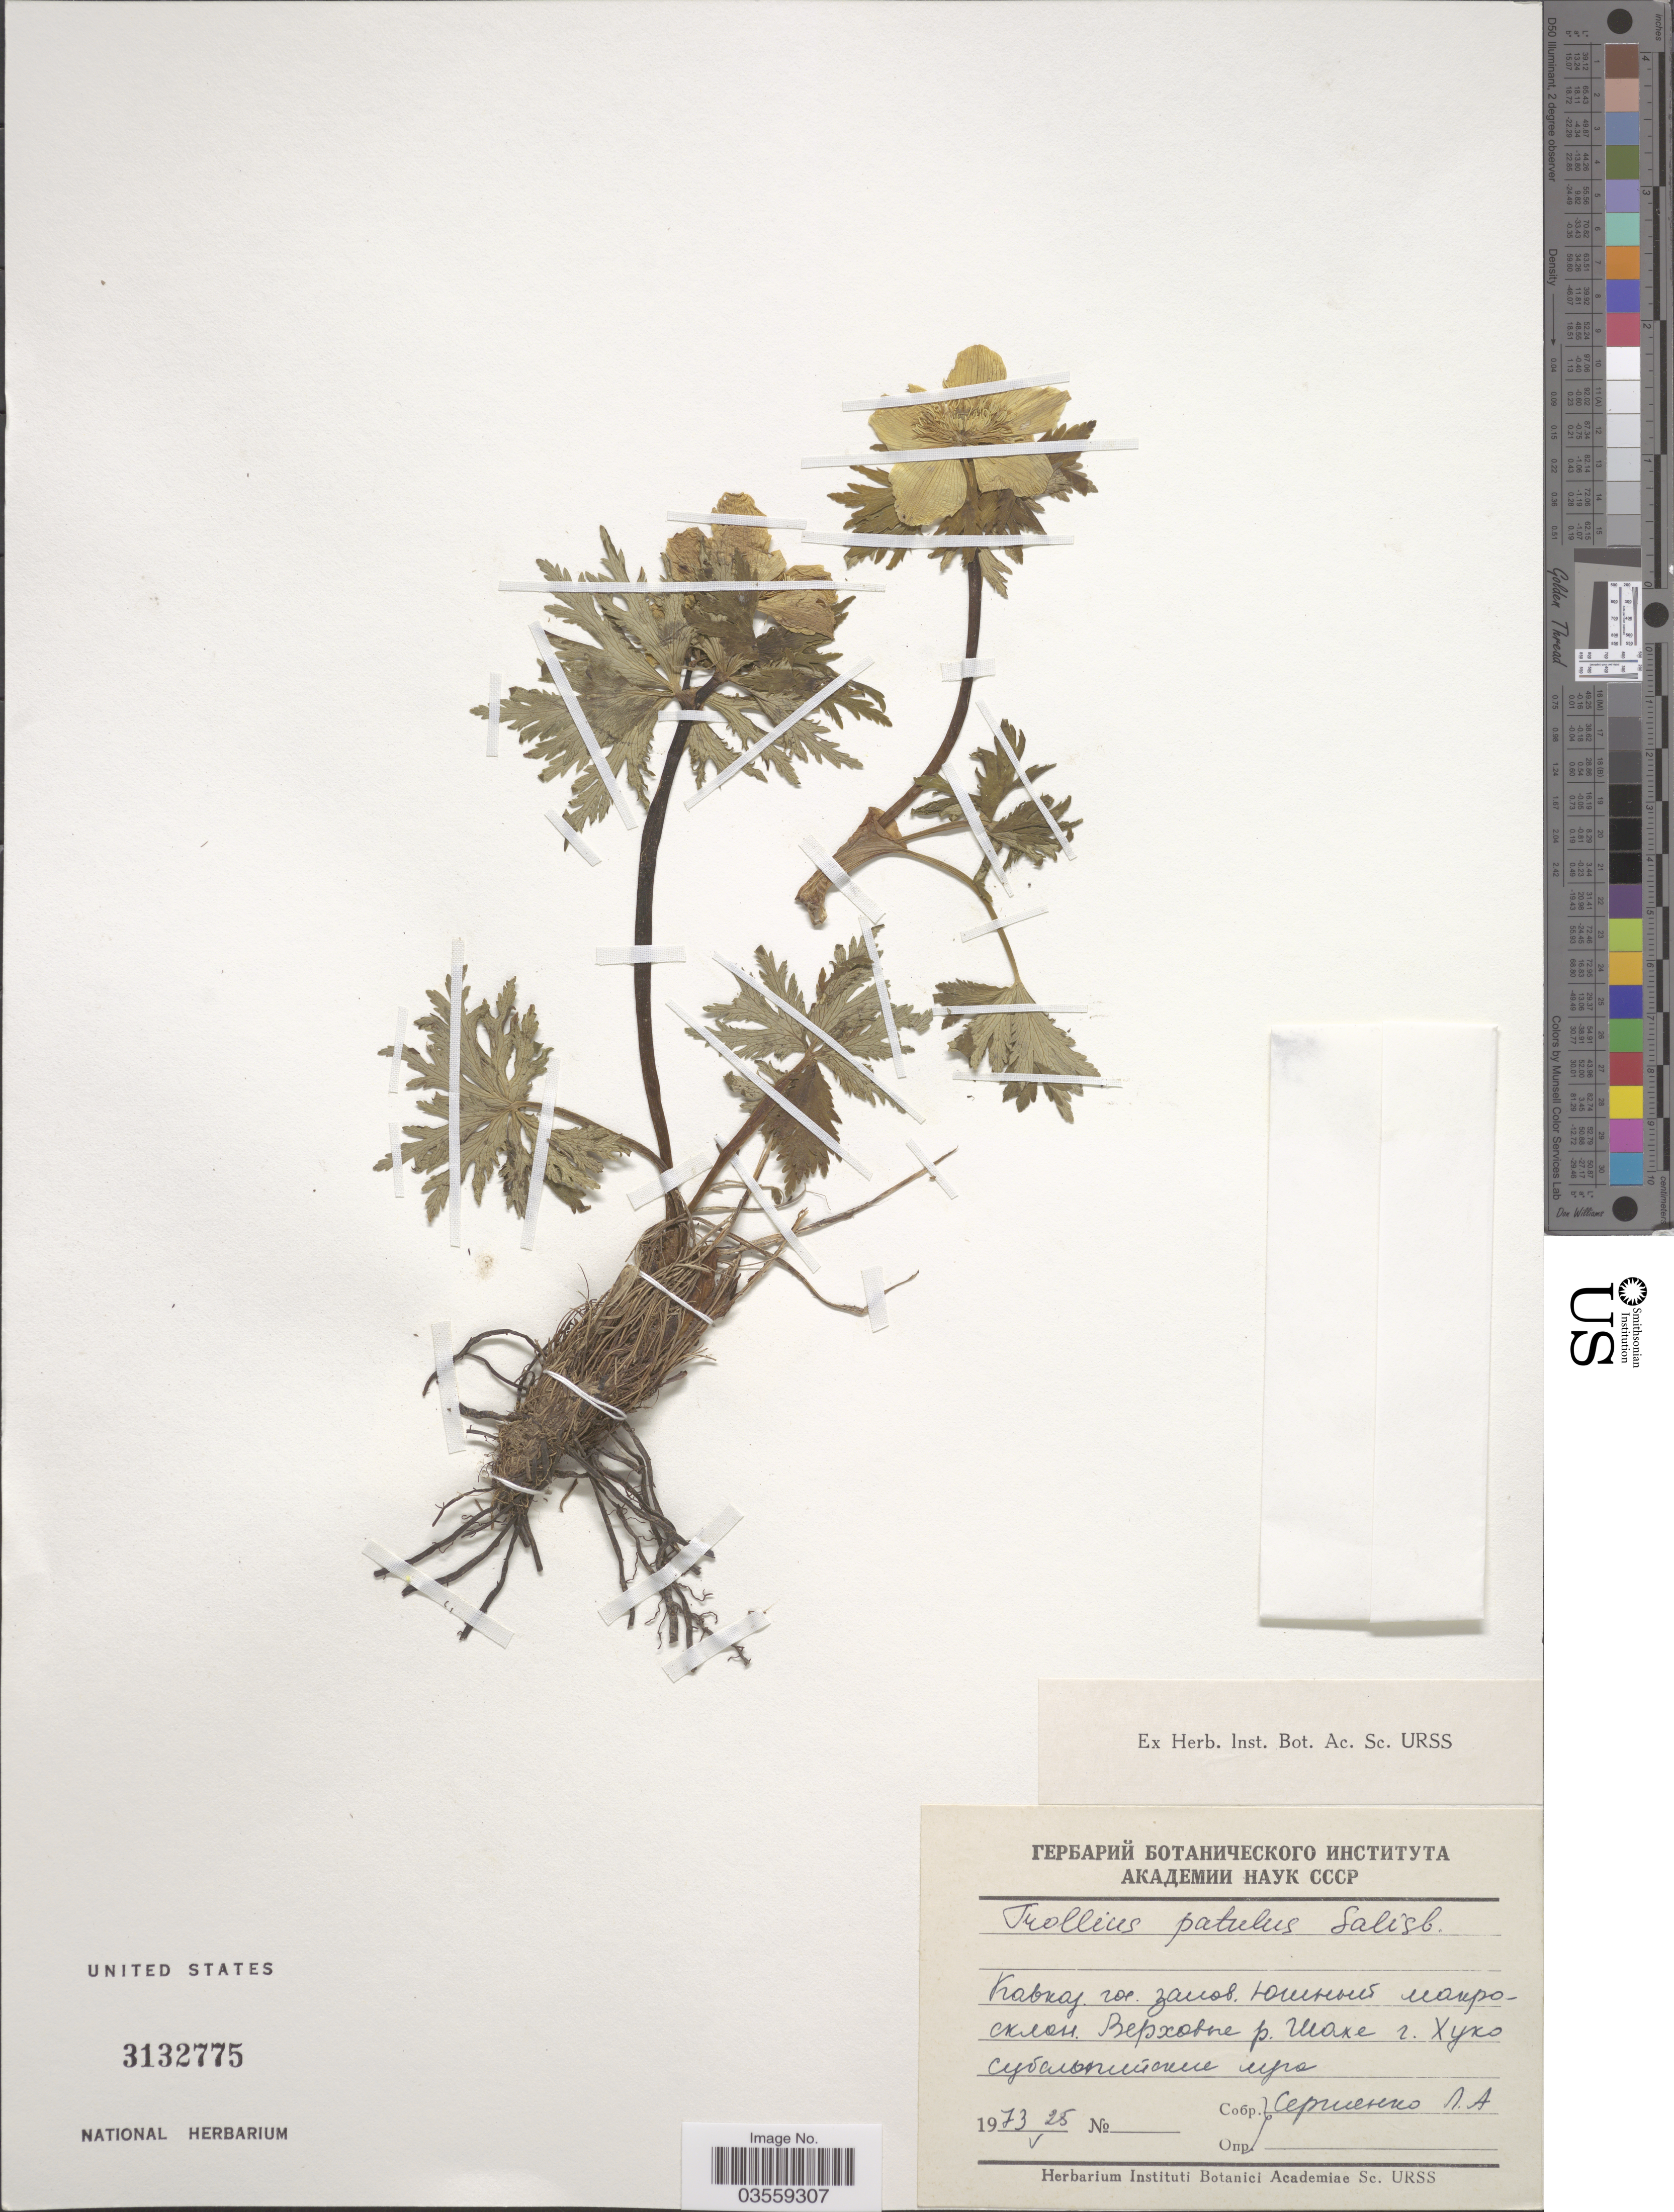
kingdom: Plantae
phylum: Tracheophyta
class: Magnoliopsida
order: Ranunculales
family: Ranunculaceae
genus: Trollius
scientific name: Trollius patulus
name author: Salisb.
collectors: L. Sergienko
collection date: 1973-05-25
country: Russian Federation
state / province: Adygea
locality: River Shakhe, Khuko Mt..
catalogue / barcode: US 3132775